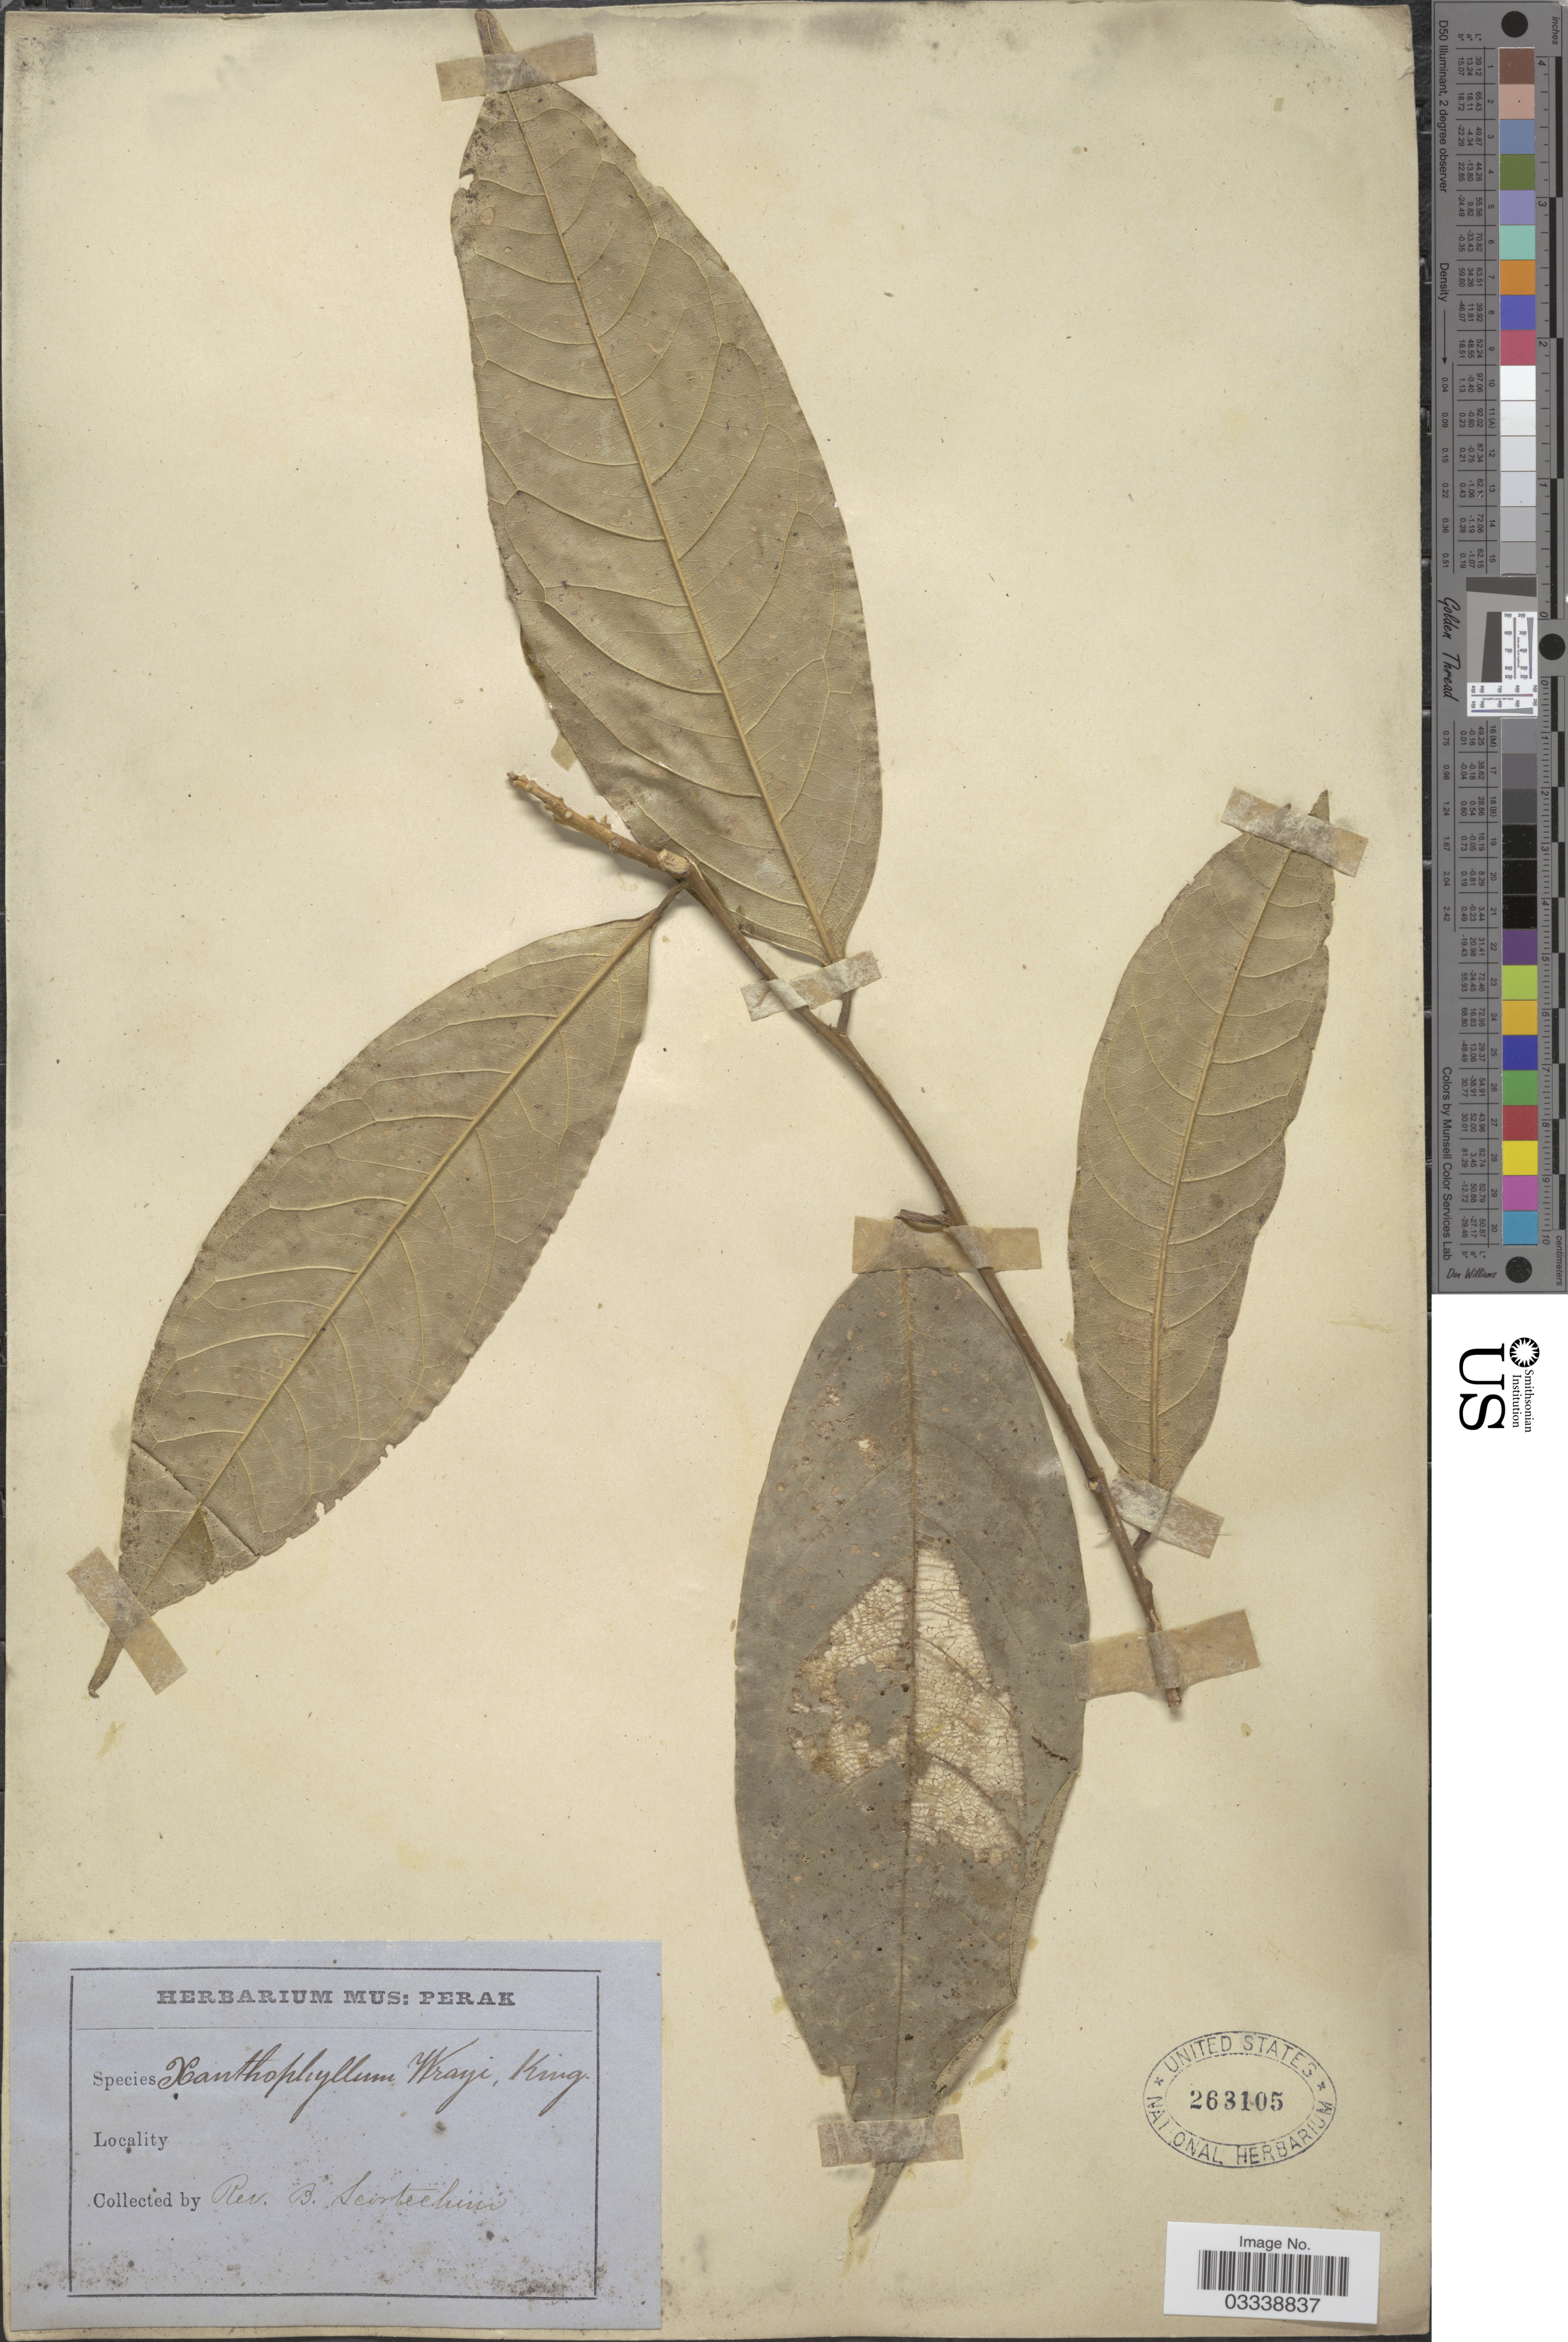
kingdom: Plantae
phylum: Tracheophyta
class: Magnoliopsida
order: Fabales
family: Polygalaceae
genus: Xanthophyllum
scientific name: Xanthophyllum wrayi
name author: King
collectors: Fr. Scortechini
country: Malaysia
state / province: Perak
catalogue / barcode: US 263105